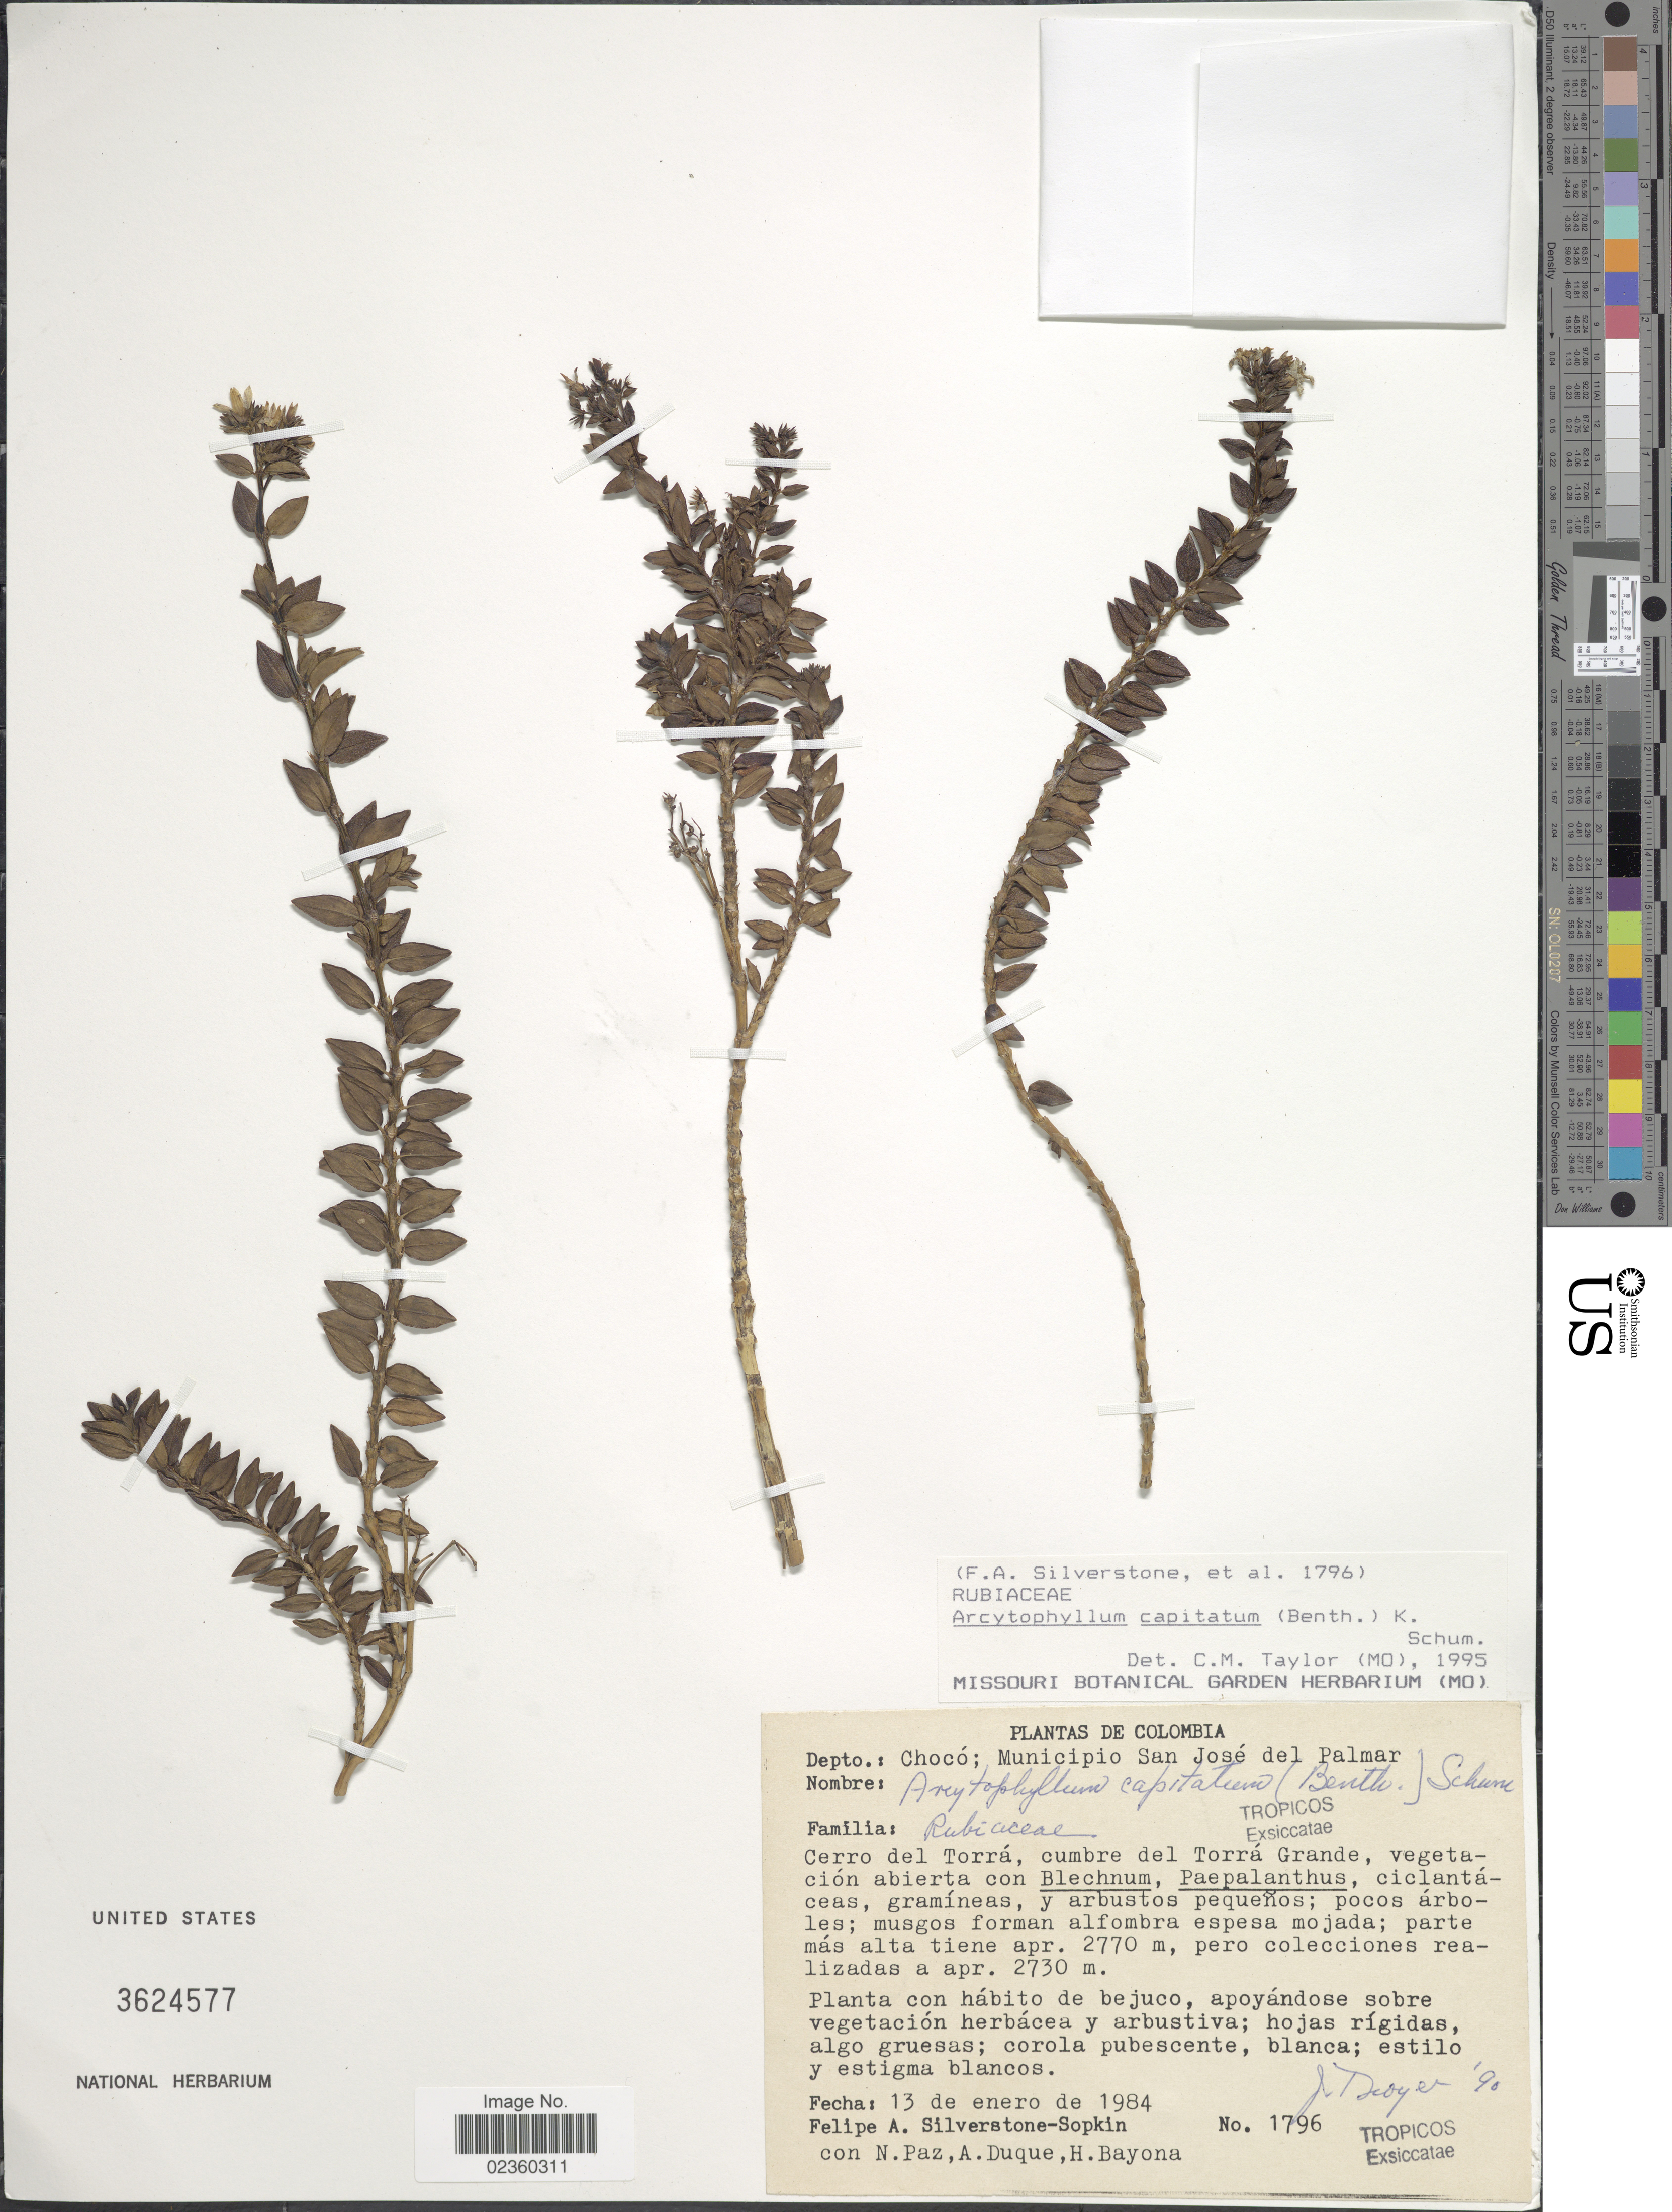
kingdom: Plantae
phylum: Tracheophyta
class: Magnoliopsida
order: Gentianales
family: Rubiaceae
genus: Arcytophyllum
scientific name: Arcytophyllum capitatum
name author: (Benth.) K. Schum.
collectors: P. A. Silverstone-Sopkin, N. Paz, A. Duque & H. Bayona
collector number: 1796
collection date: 1984-01-13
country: Colombia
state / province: Chocó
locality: Depto: Chocó; Municipio San José de Palmar, Cerro del Torrá, cumbre del Torrá Grande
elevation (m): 2730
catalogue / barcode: US 3624577